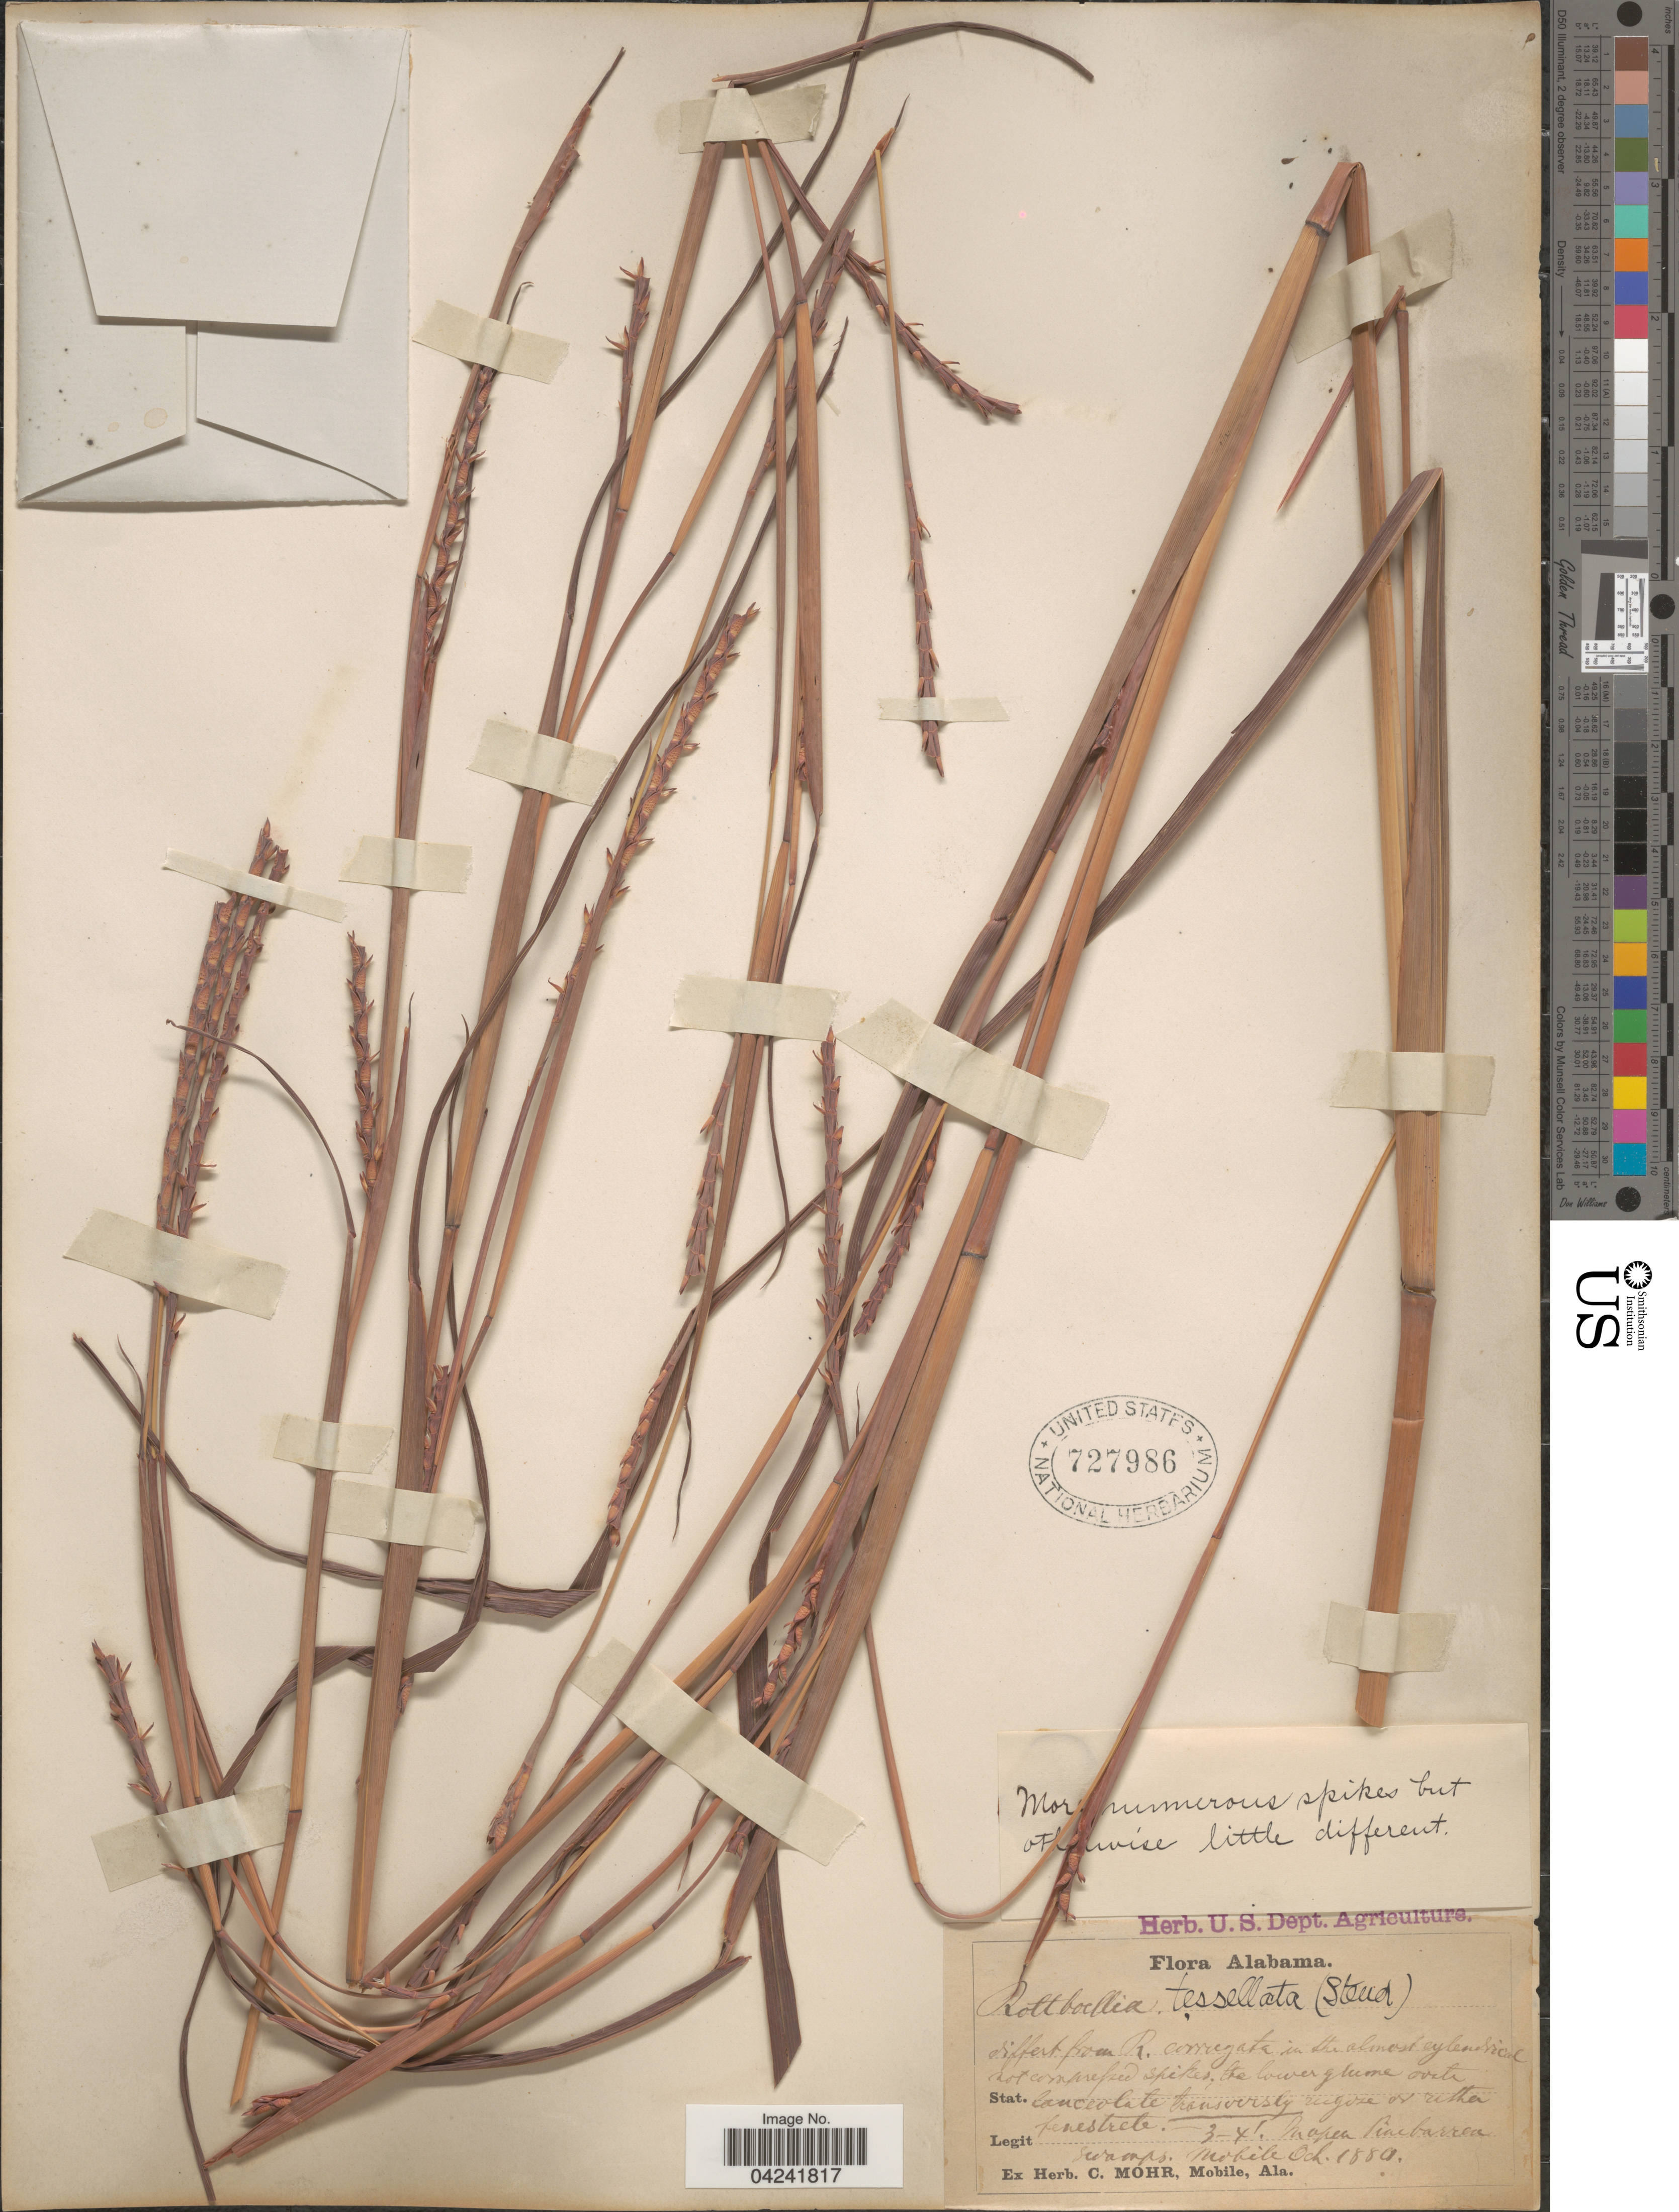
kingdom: Plantae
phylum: Tracheophyta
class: Liliopsida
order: Poales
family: Poaceae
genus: Mnesithea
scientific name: Mnesithea tessellata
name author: (Steud.) de Koning & Sosef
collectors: ex herb. C. Mohr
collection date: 1880-10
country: United States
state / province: Alabama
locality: In open Pine barren. Swamps. Mobile.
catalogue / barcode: US 727986